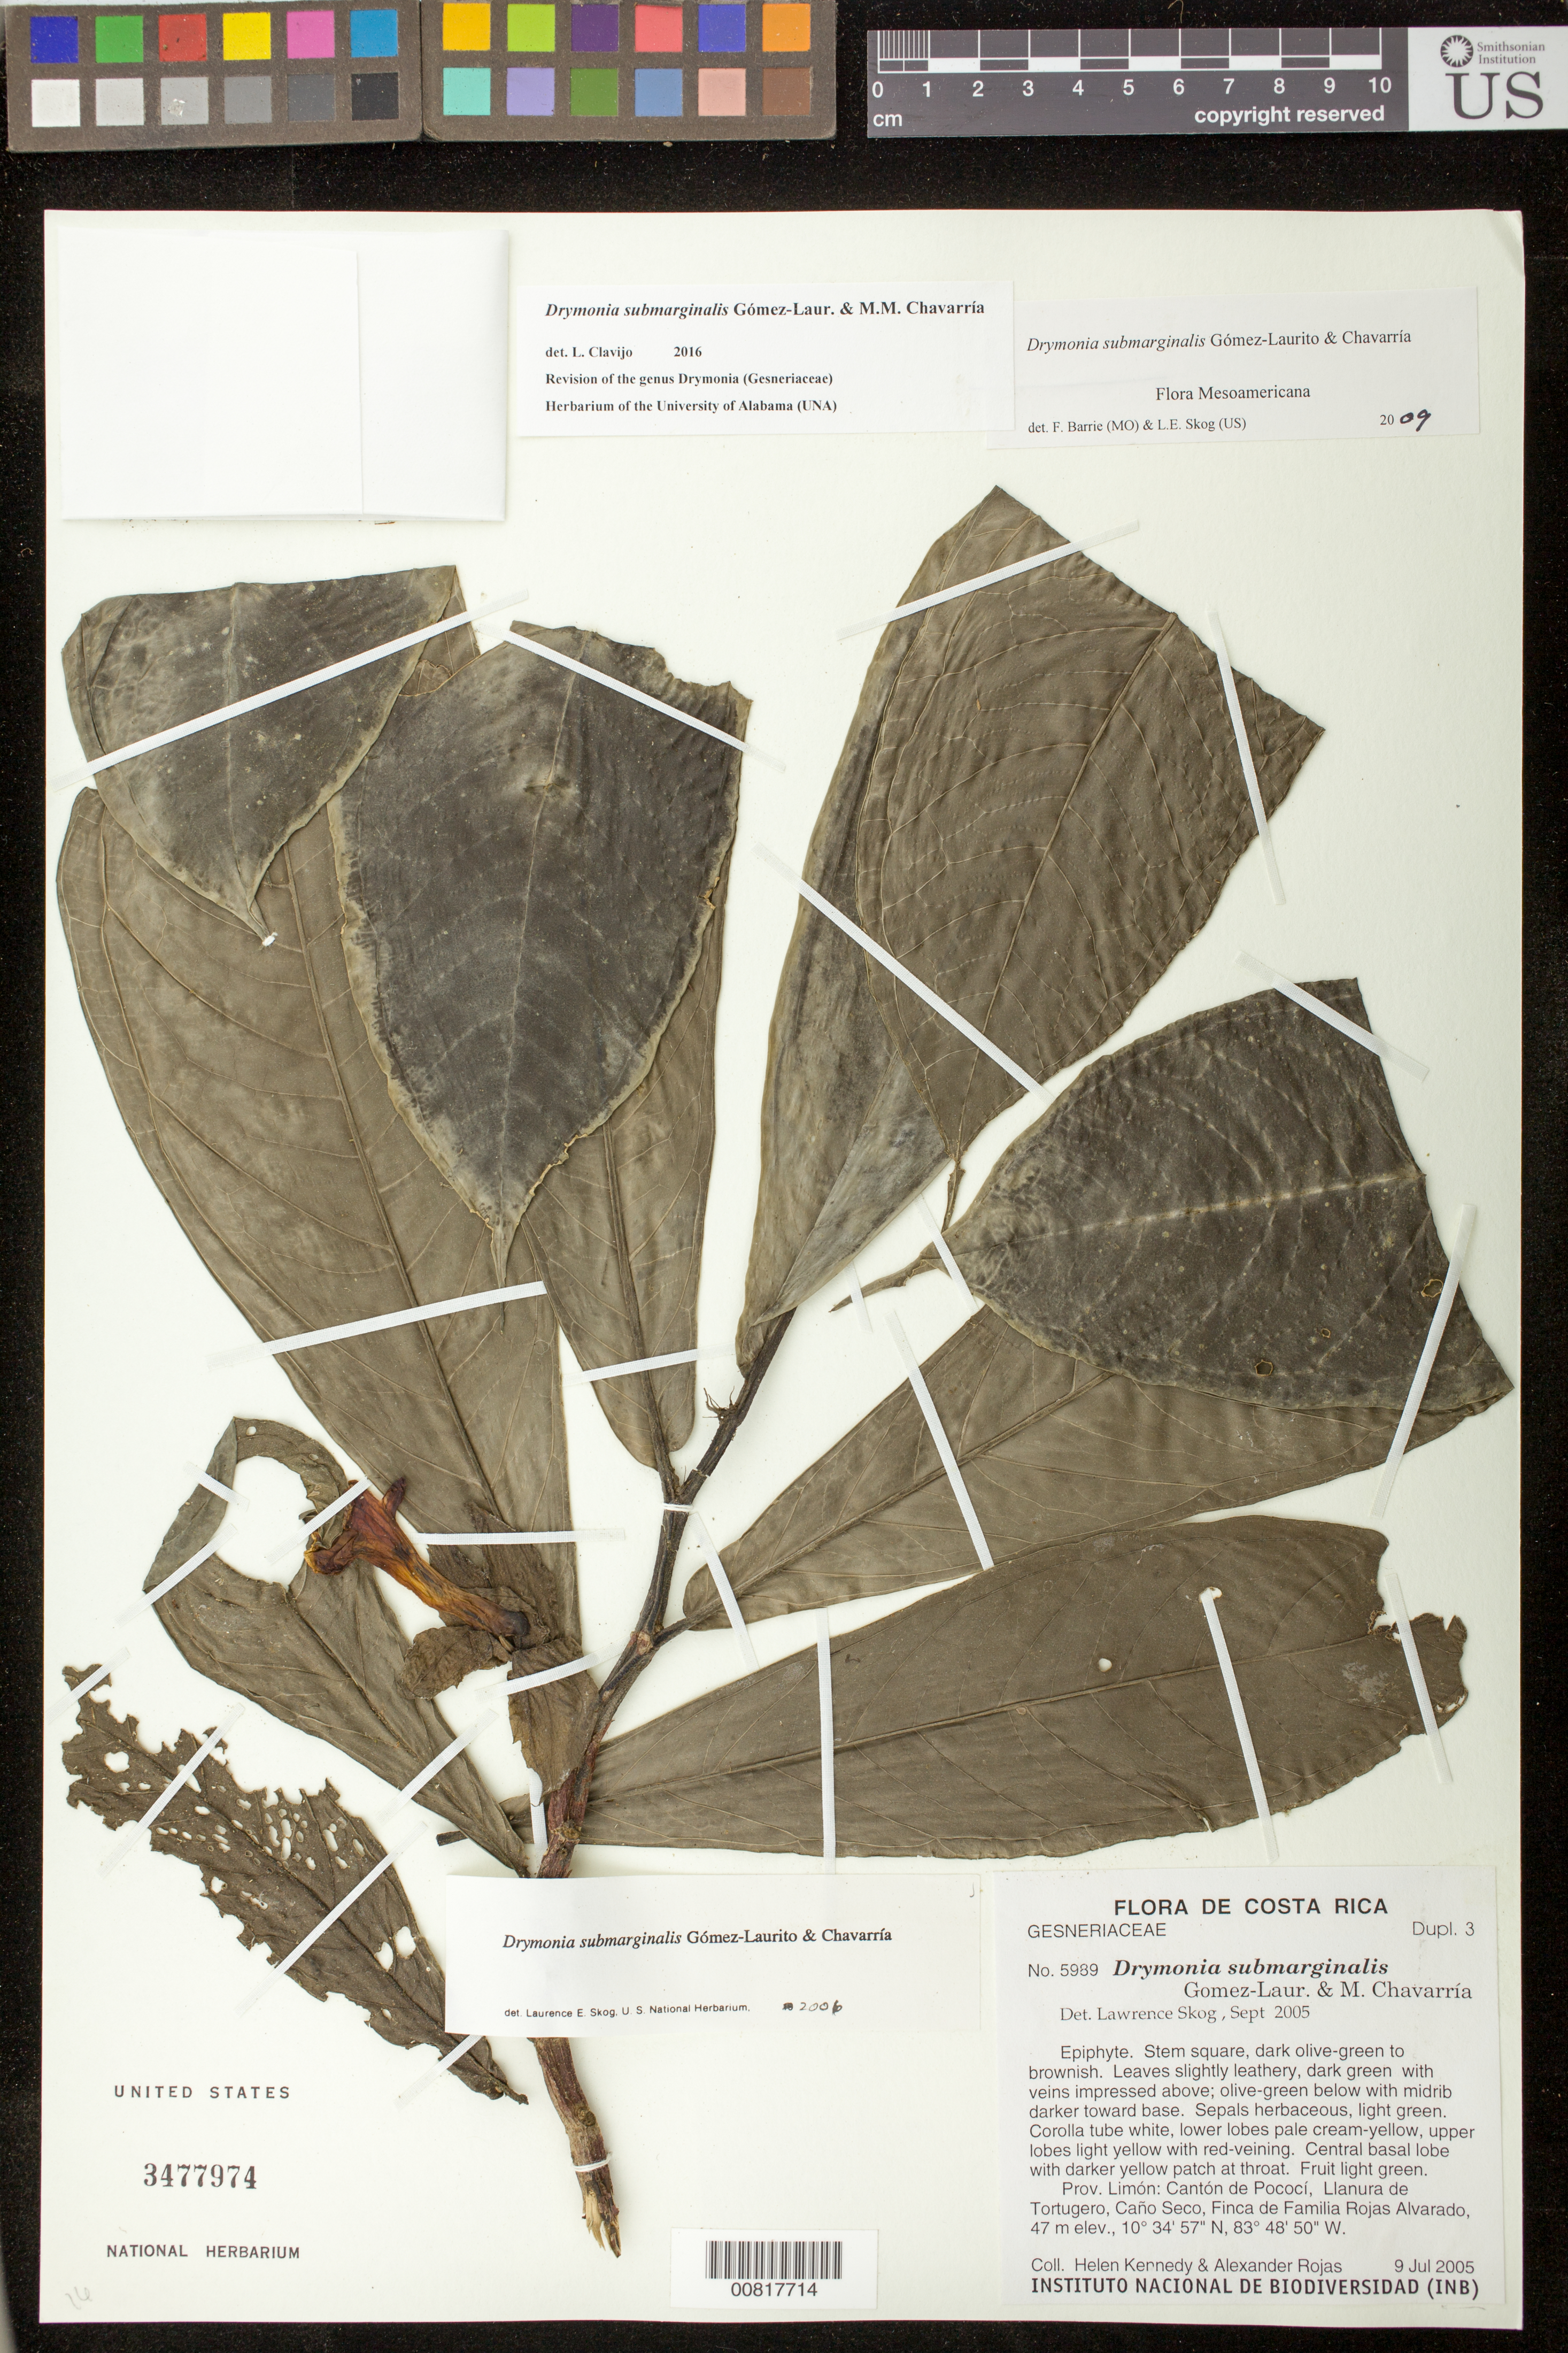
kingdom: Plantae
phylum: Tracheophyta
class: Magnoliopsida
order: Lamiales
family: Gesneriaceae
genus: Drymonia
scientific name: Drymonia submarginalis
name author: Gómez-Laur. & Chavarría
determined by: Skog, Laurence E.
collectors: H. Kennedy & A. Rojas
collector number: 5989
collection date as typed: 09 Jul 2005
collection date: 2005-07-09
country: Costa Rica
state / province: Limón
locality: Cantón de Pococí, Llanura de Tortugero, Caño Seco, Finca de Familia Rojas Alvarado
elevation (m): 47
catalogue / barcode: US 3477974